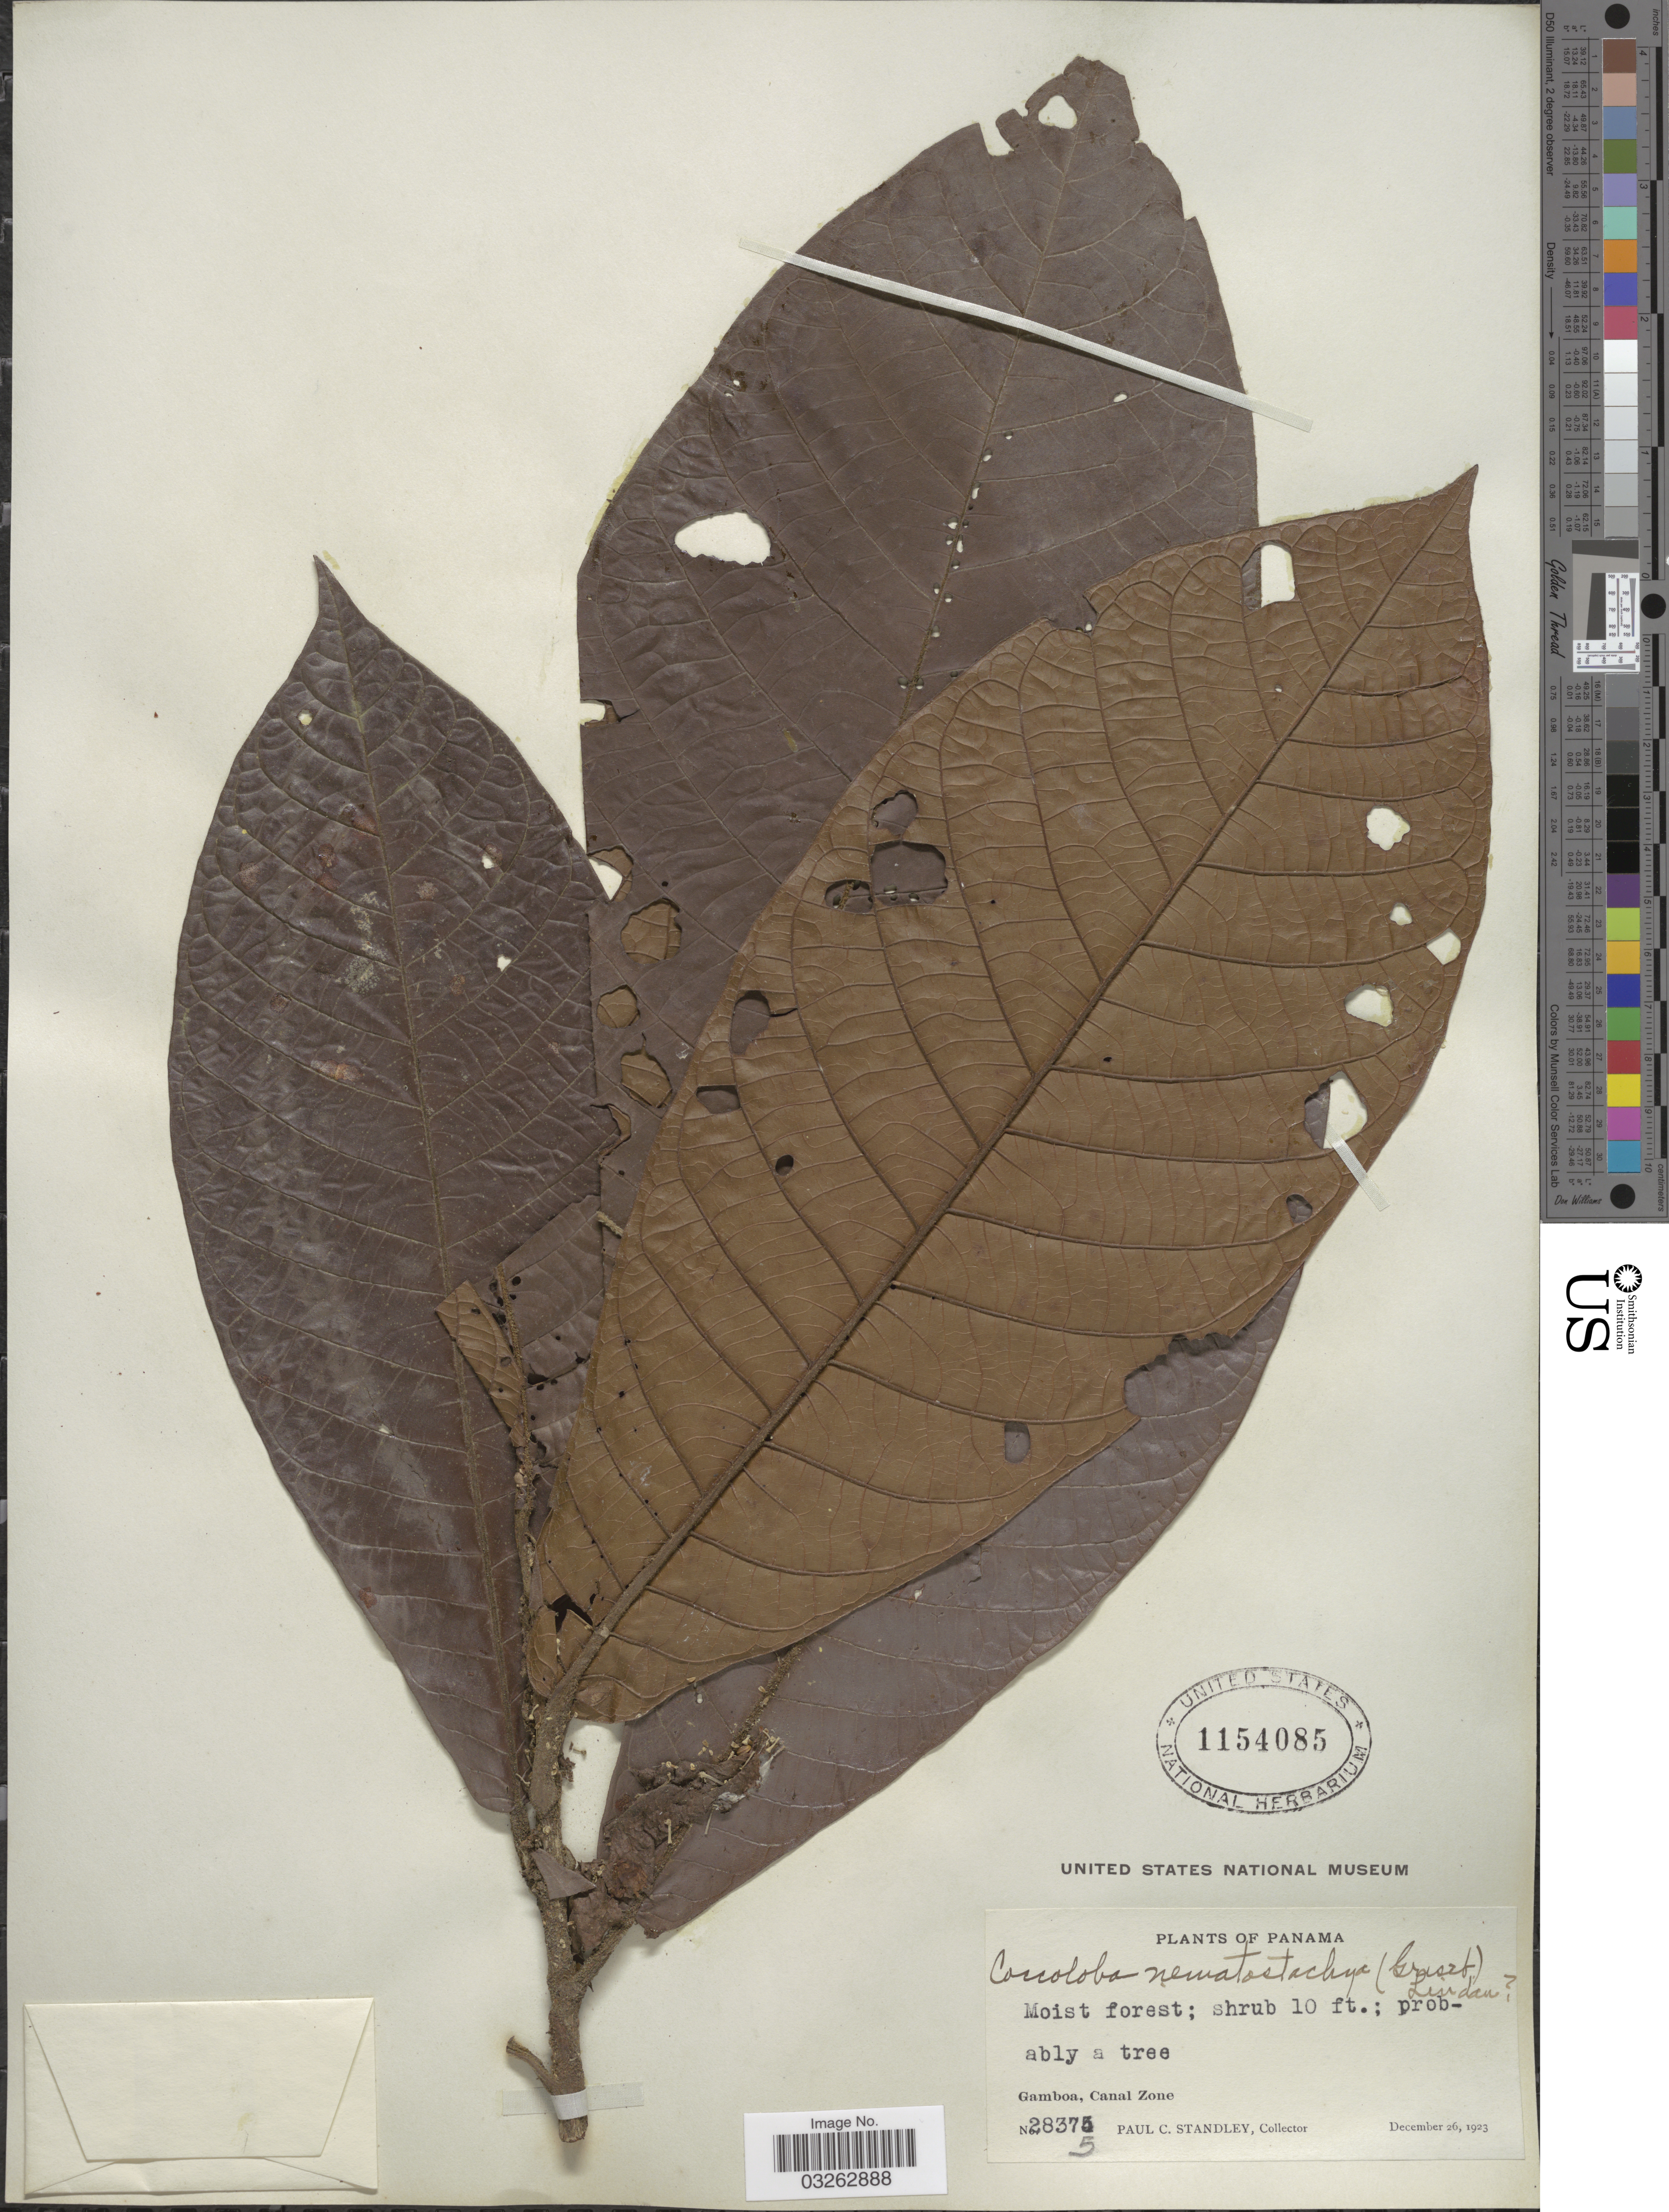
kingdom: Plantae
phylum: Tracheophyta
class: Magnoliopsida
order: Caryophyllales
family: Polygonaceae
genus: Coccoloba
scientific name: Coccoloba manzinellensis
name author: Beurl.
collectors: P. C. Standley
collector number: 28375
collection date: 1923-12-26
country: Panama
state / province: Colón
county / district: Canal Zone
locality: Gamboa, Canal Zone.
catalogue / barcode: US 1154085